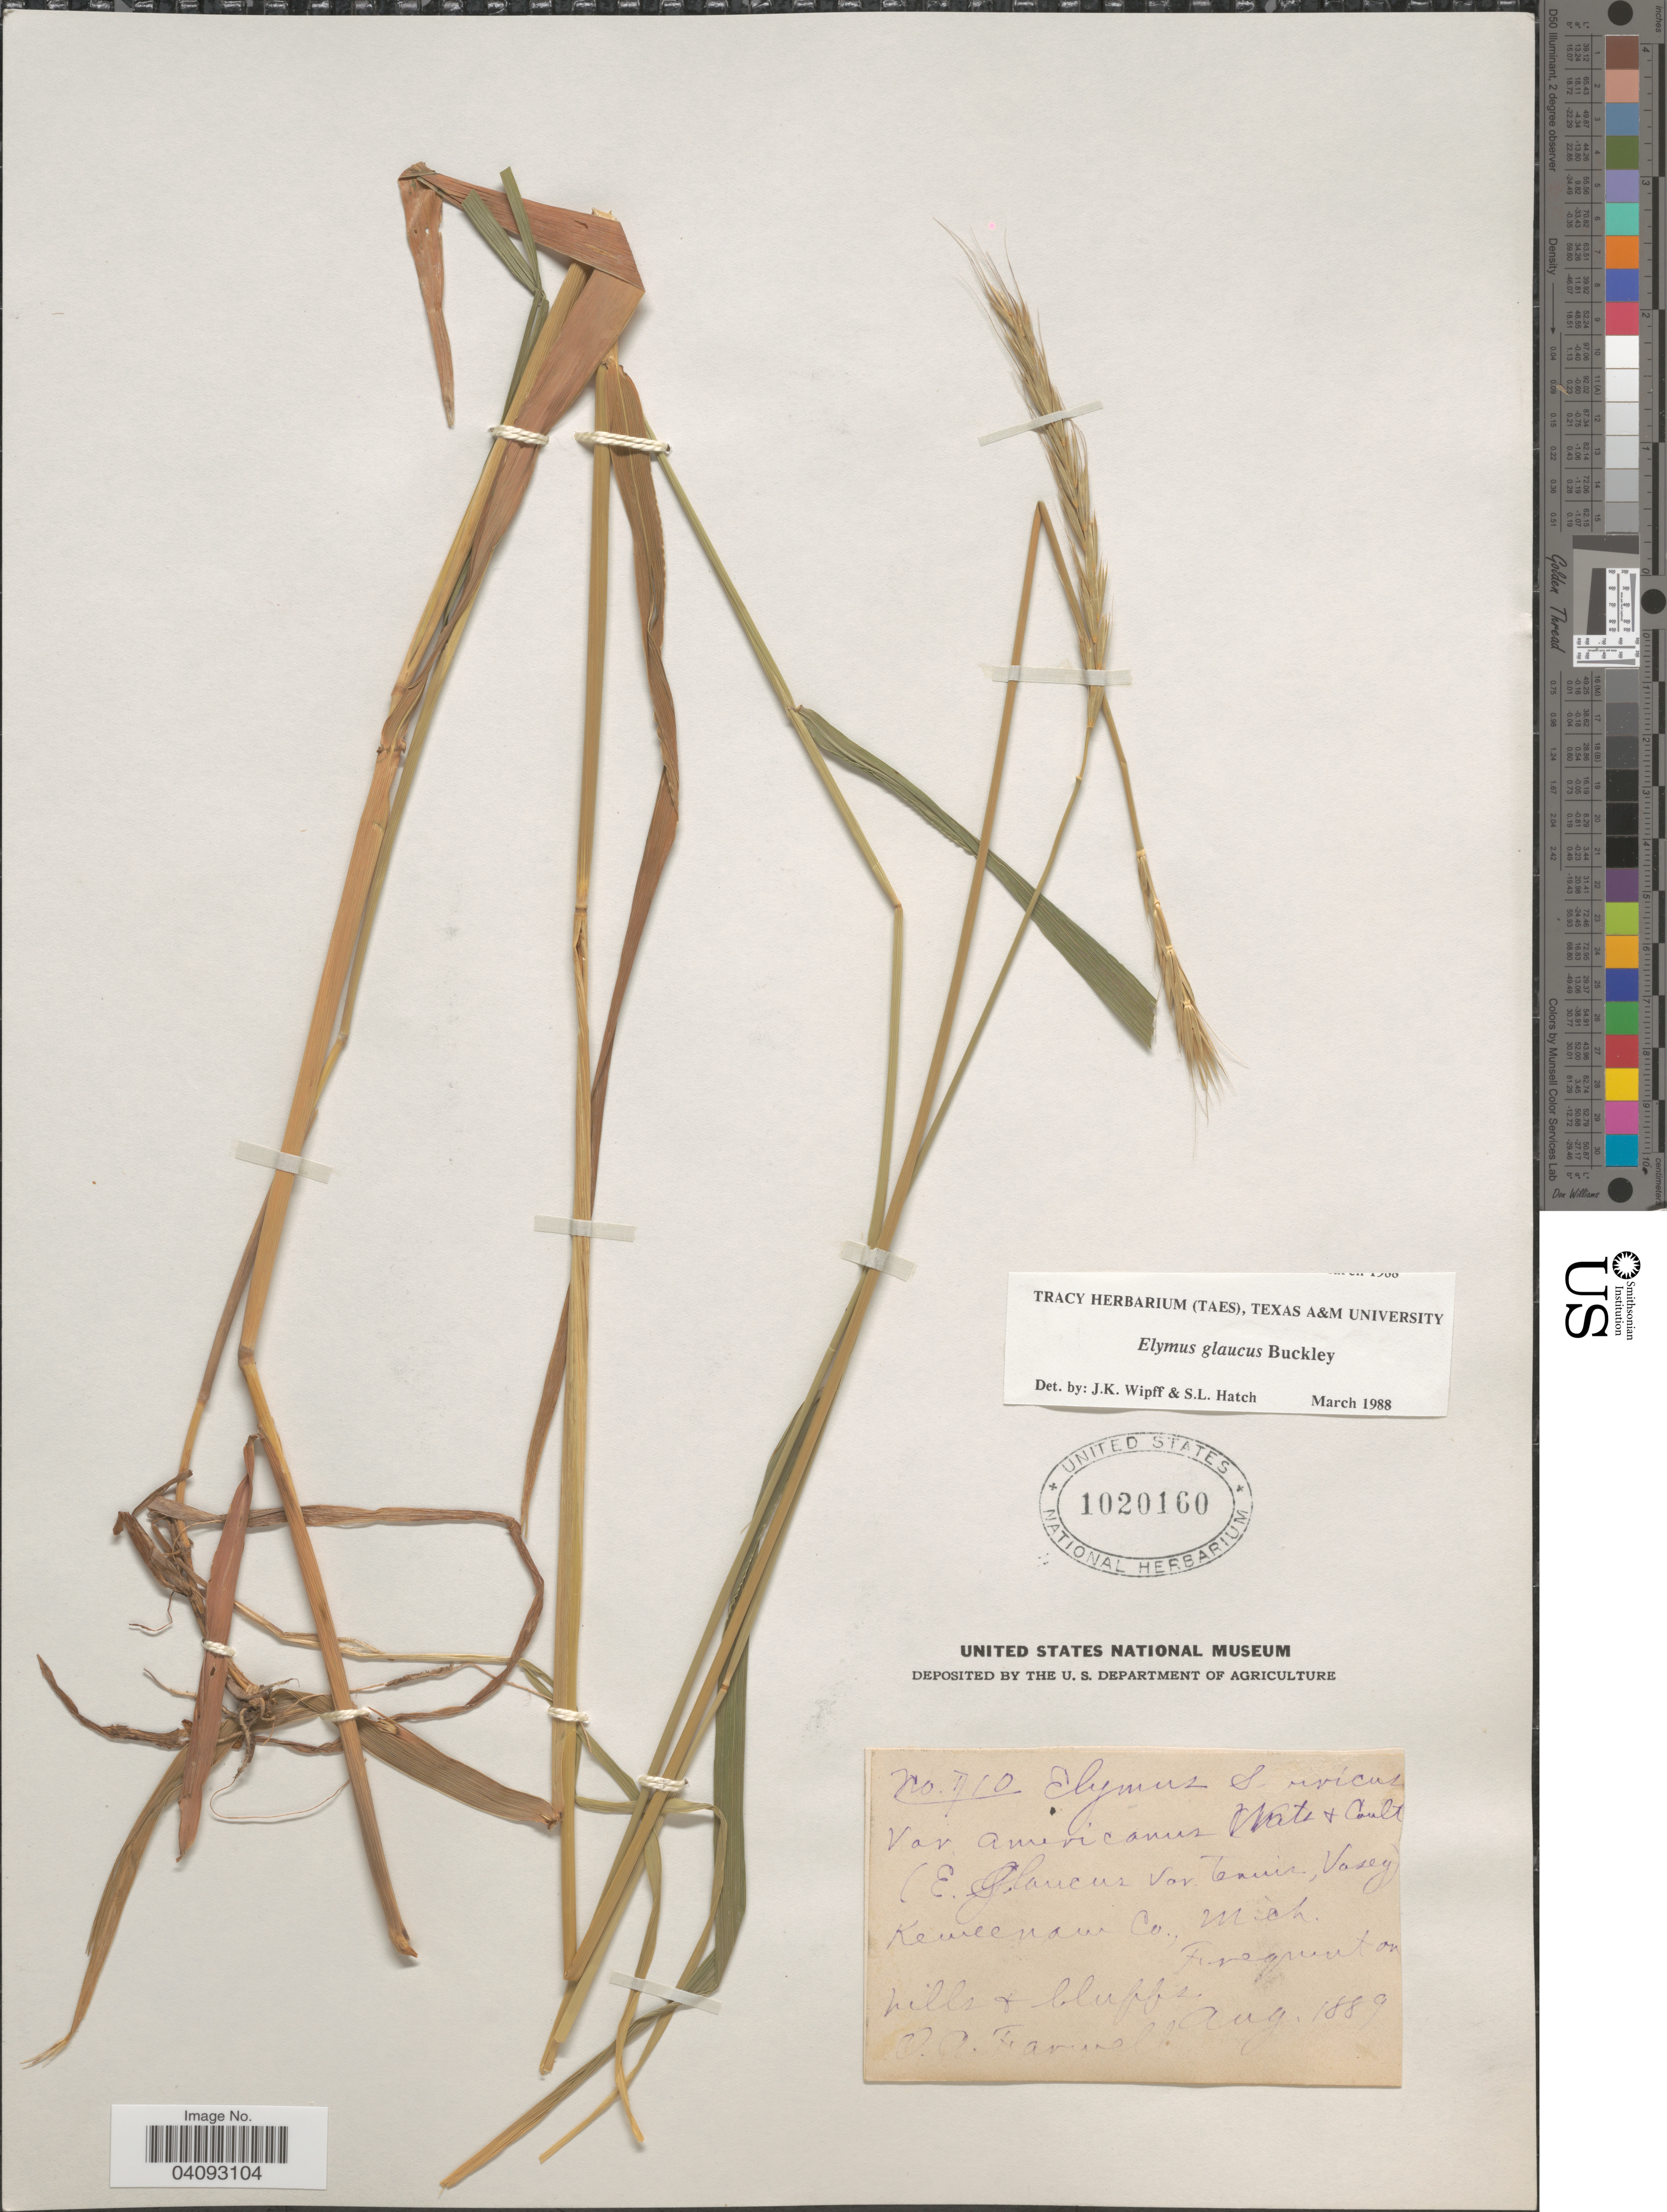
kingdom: Plantae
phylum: Tracheophyta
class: Liliopsida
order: Poales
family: Poaceae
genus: Elymus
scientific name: Elymus glaucus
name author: Buckley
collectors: O. Farwell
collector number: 710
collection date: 1889-08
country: United States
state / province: Michigan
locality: Keweenaw Co. Frequent on hills & bluffs.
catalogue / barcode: US 1020160